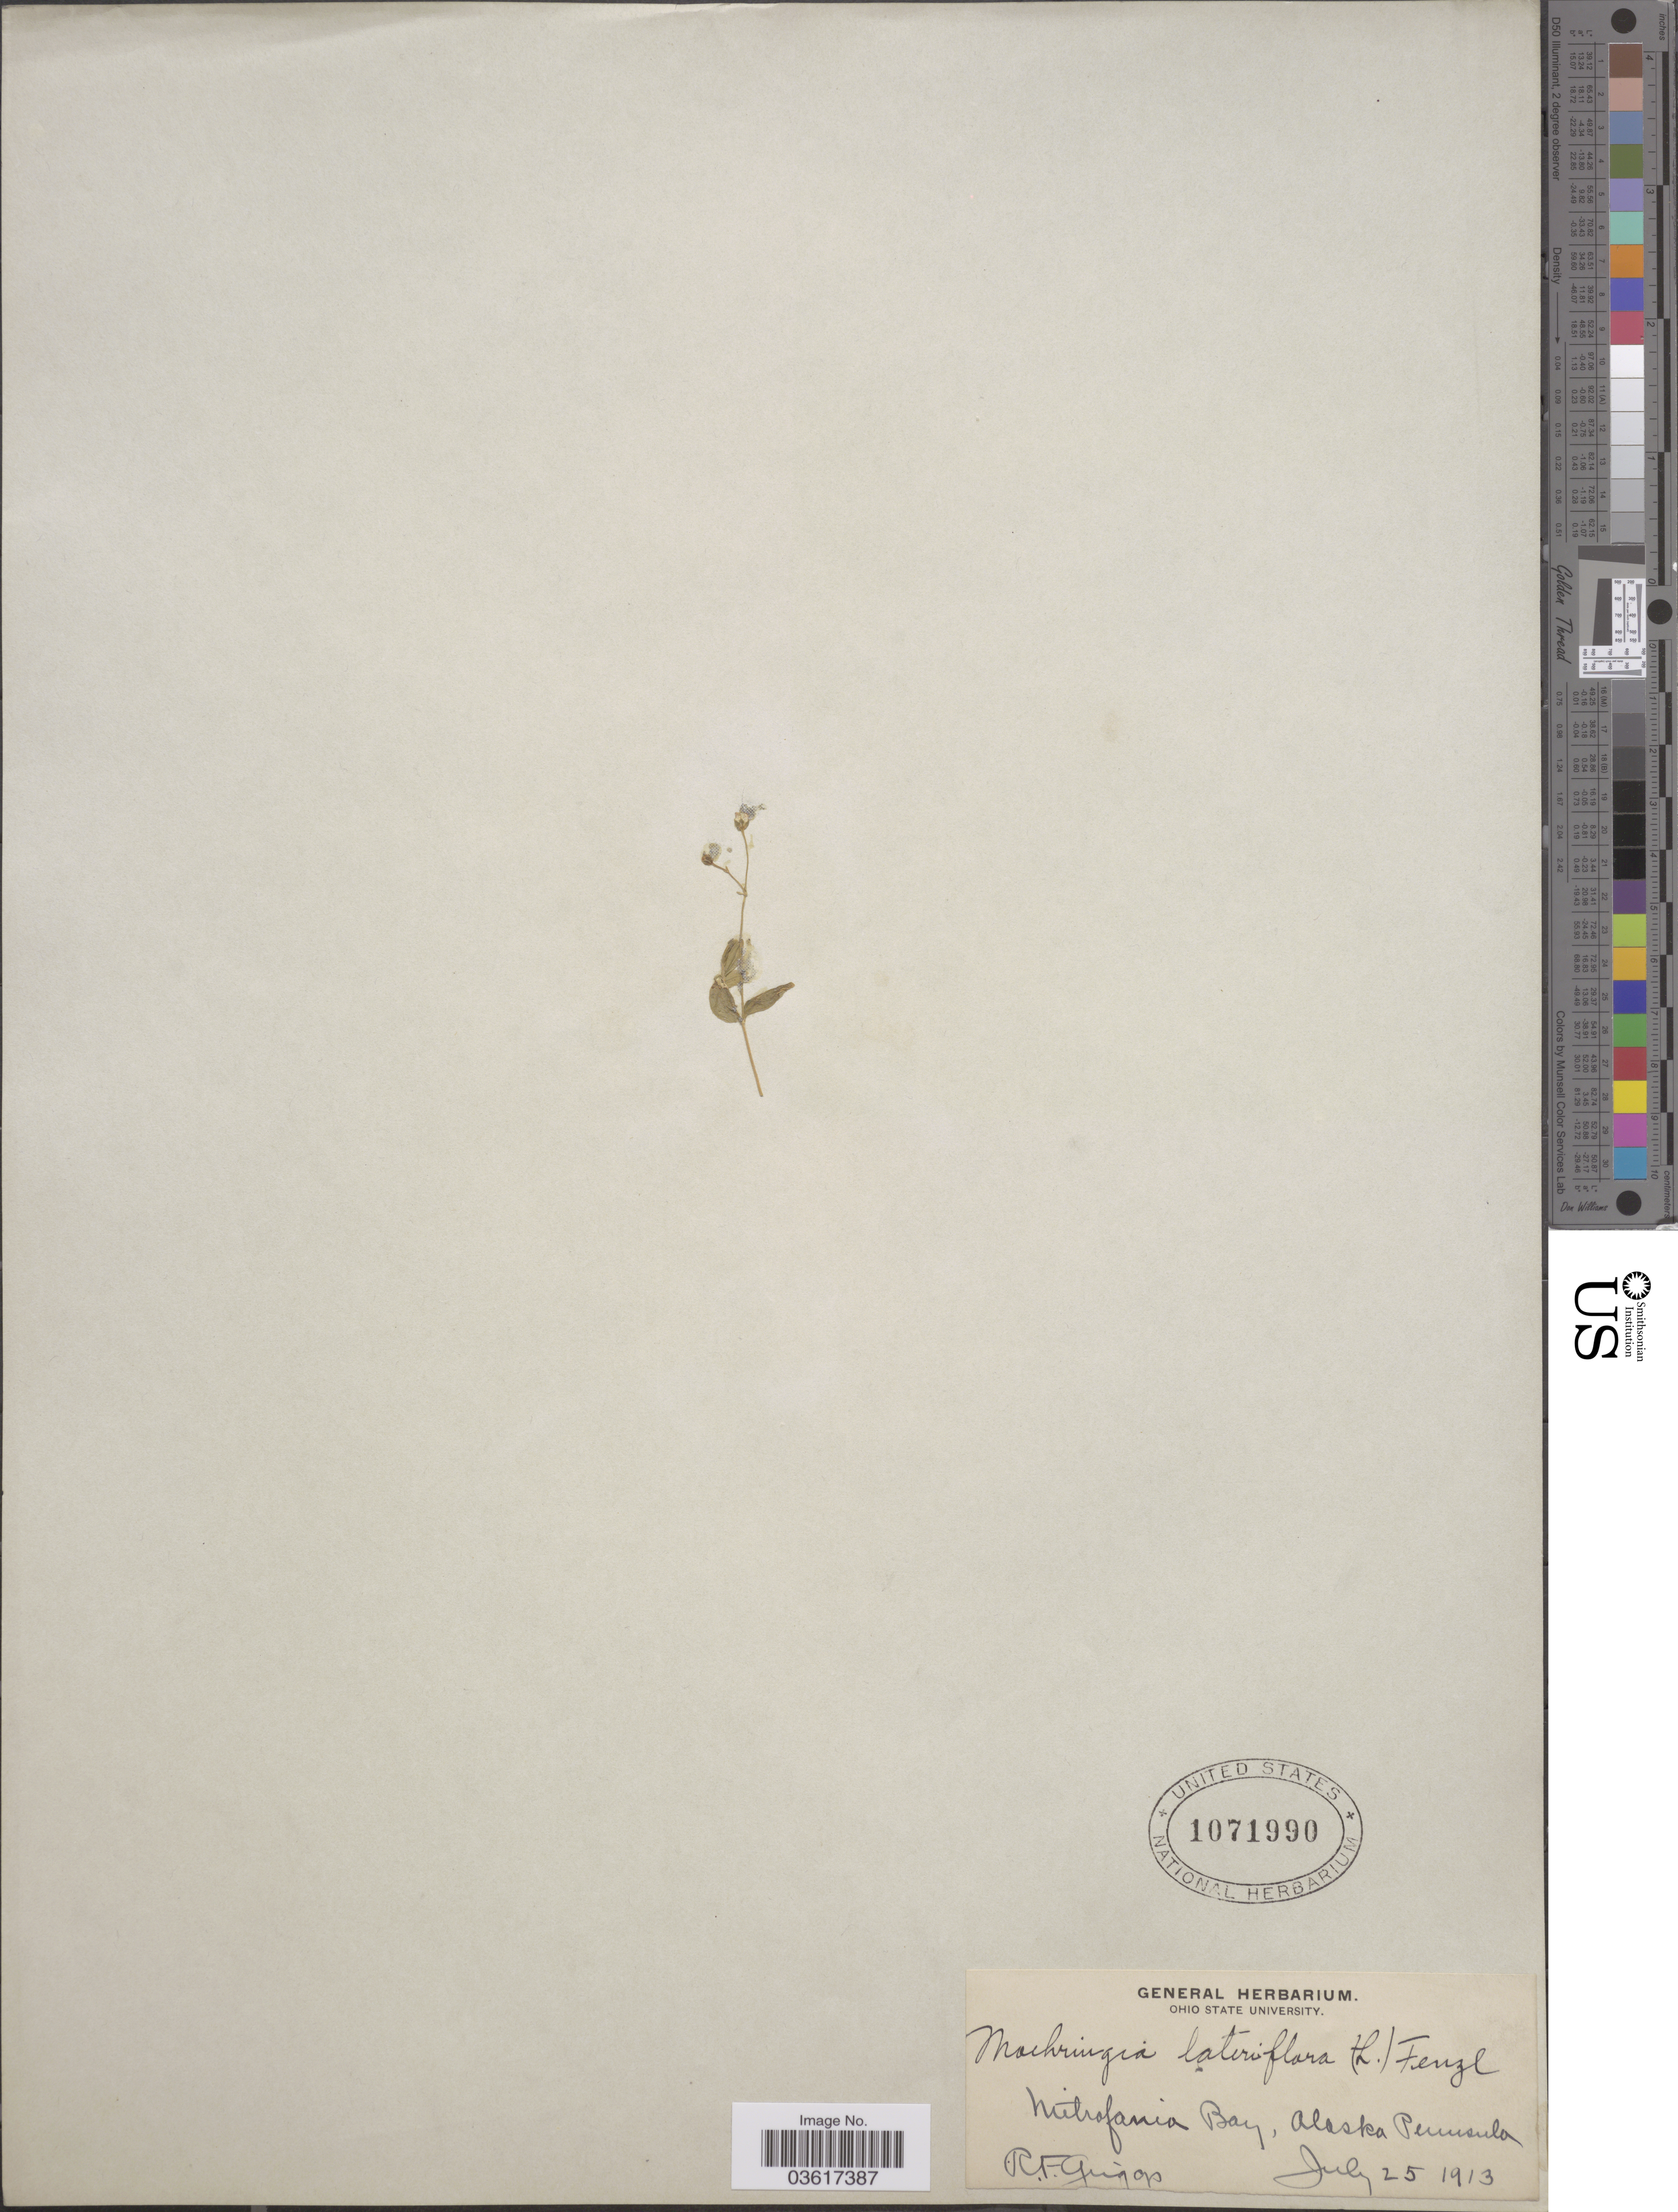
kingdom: Plantae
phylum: Tracheophyta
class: Magnoliopsida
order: Caryophyllales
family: Caryophyllaceae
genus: Moehringia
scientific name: Moehringia lateriflora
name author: (L.) Fenzl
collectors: R. F. Griggs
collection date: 1913-07-25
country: United States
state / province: Alaska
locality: Mitrofania Bay, Alaska Peninsula.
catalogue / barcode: US 1071990